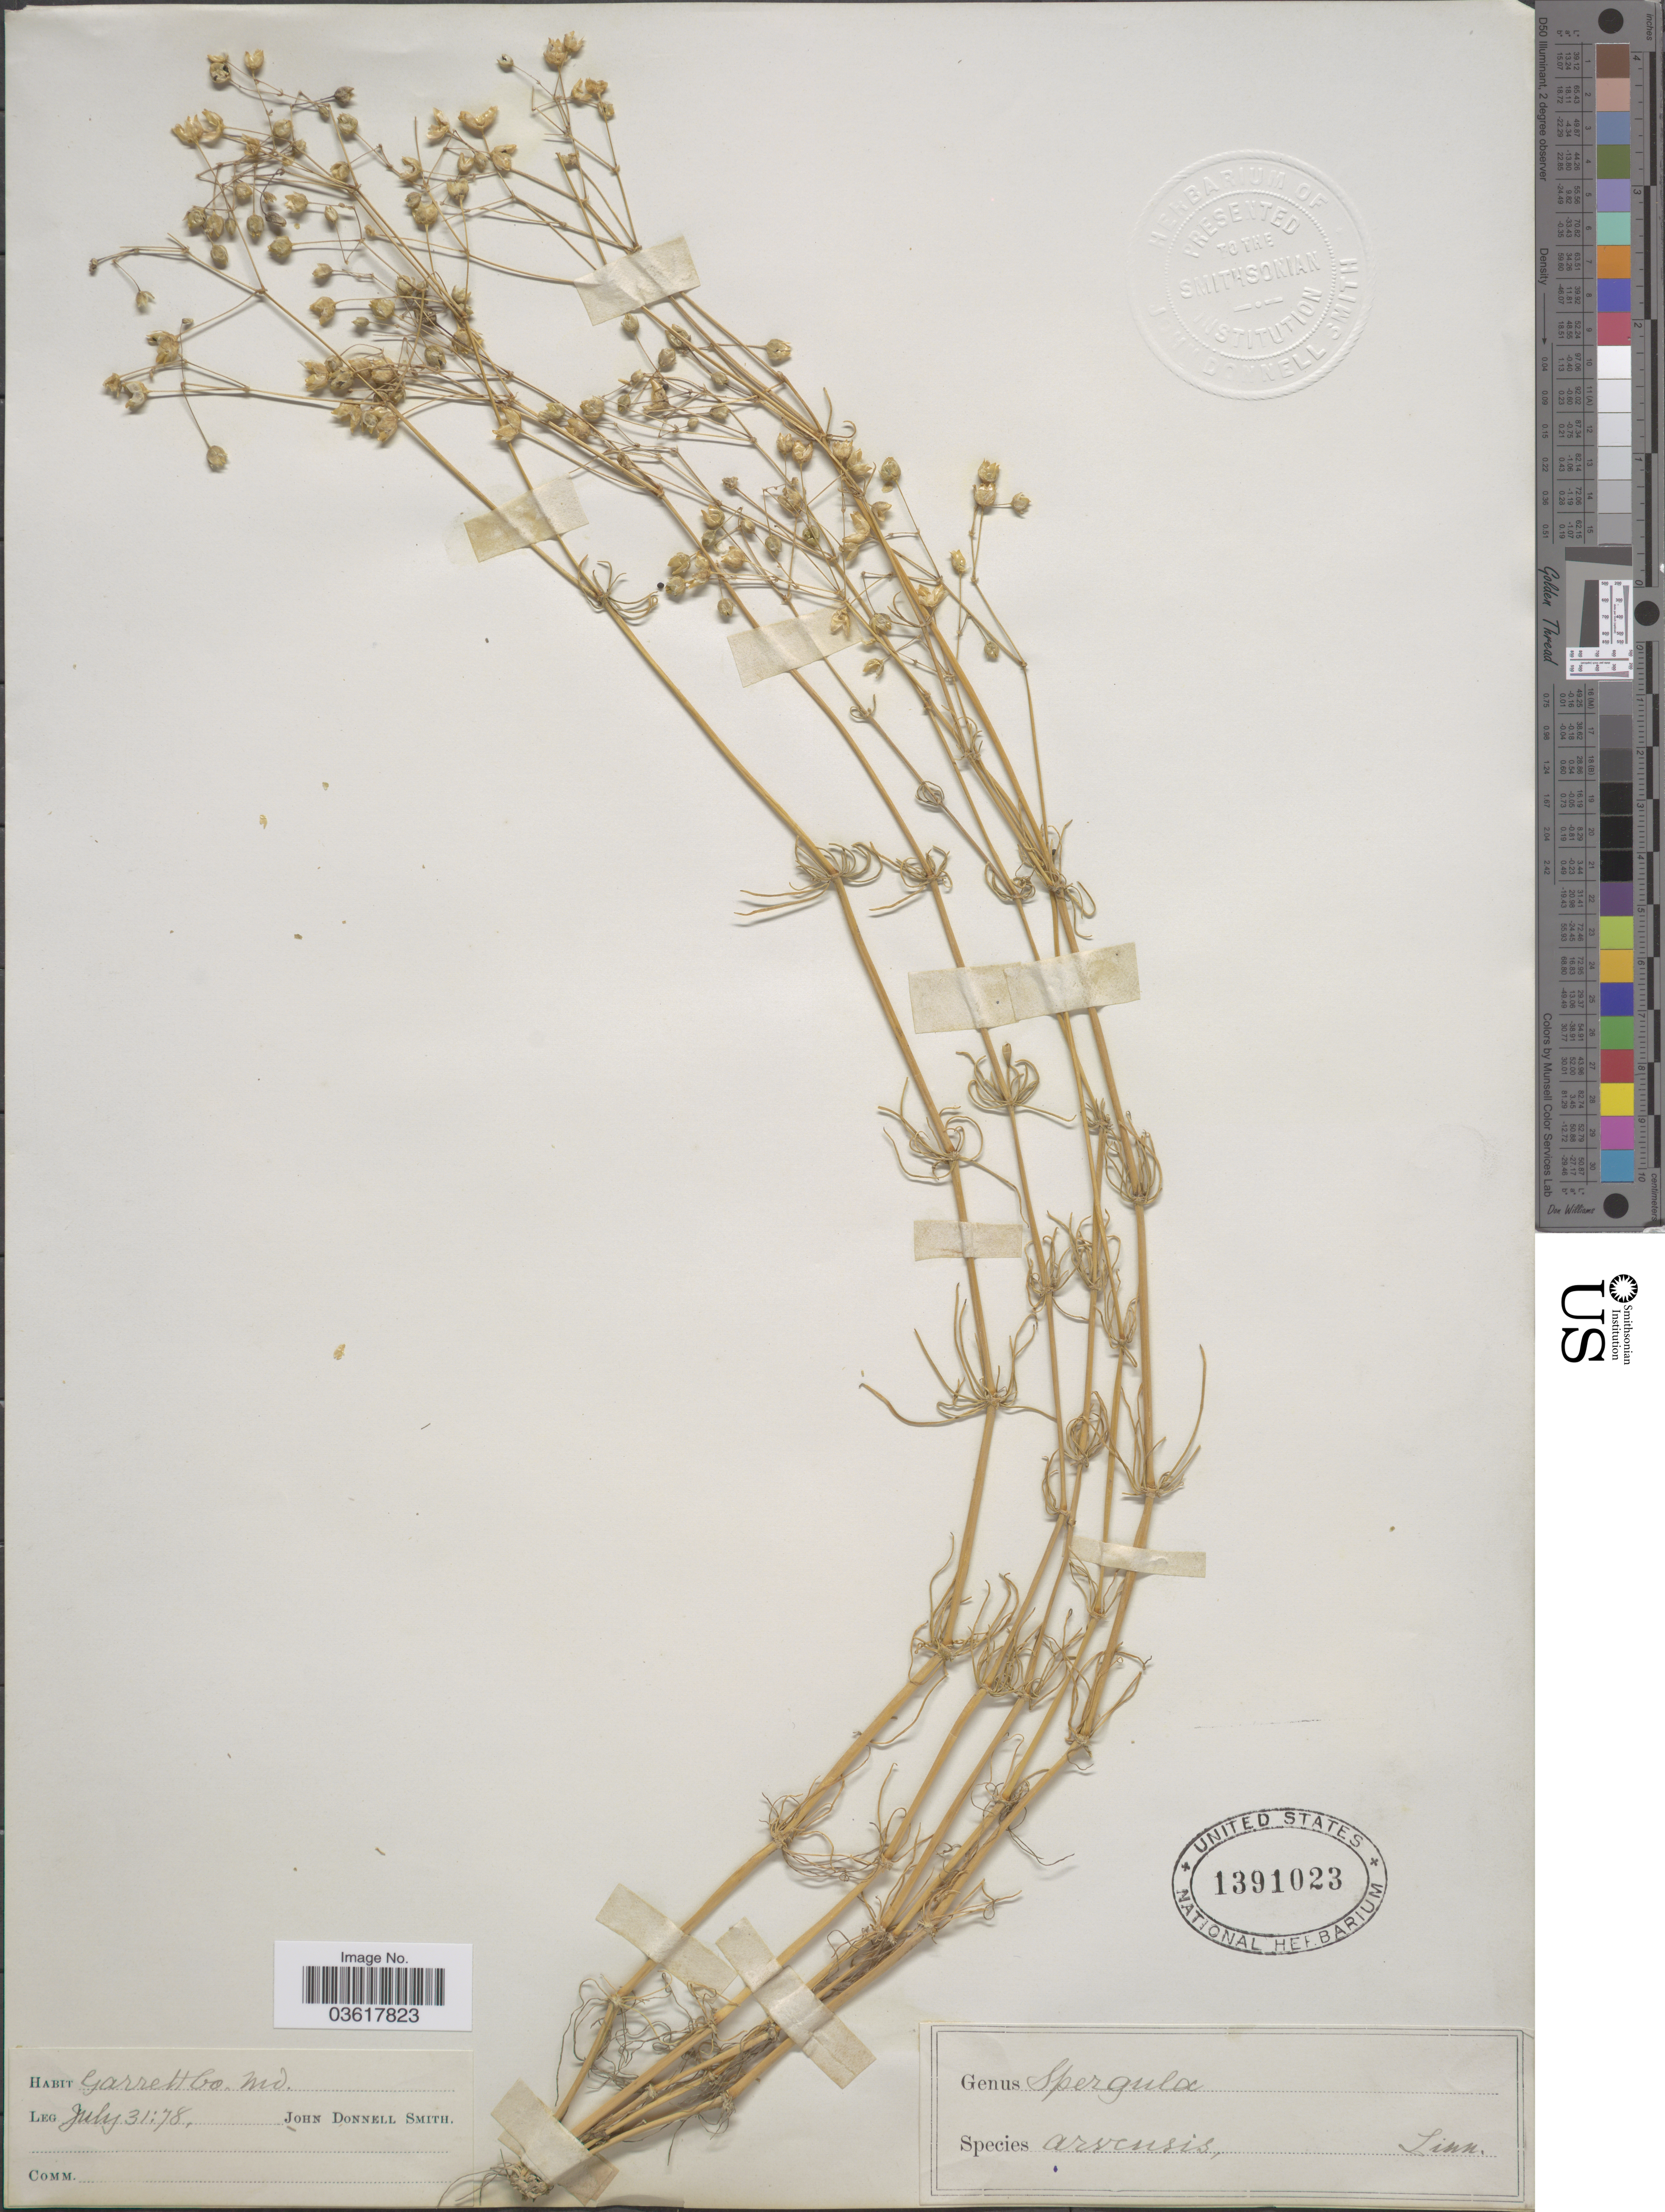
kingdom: Plantae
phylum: Tracheophyta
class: Magnoliopsida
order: Caryophyllales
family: Caryophyllaceae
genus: Spergula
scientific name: Spergula arvensis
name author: L.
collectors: J. Donnell Smith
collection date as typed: Transcribed d/m/y: 31/7/78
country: United States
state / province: Maryland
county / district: Garrett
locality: Garrett Co.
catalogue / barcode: US 1391023